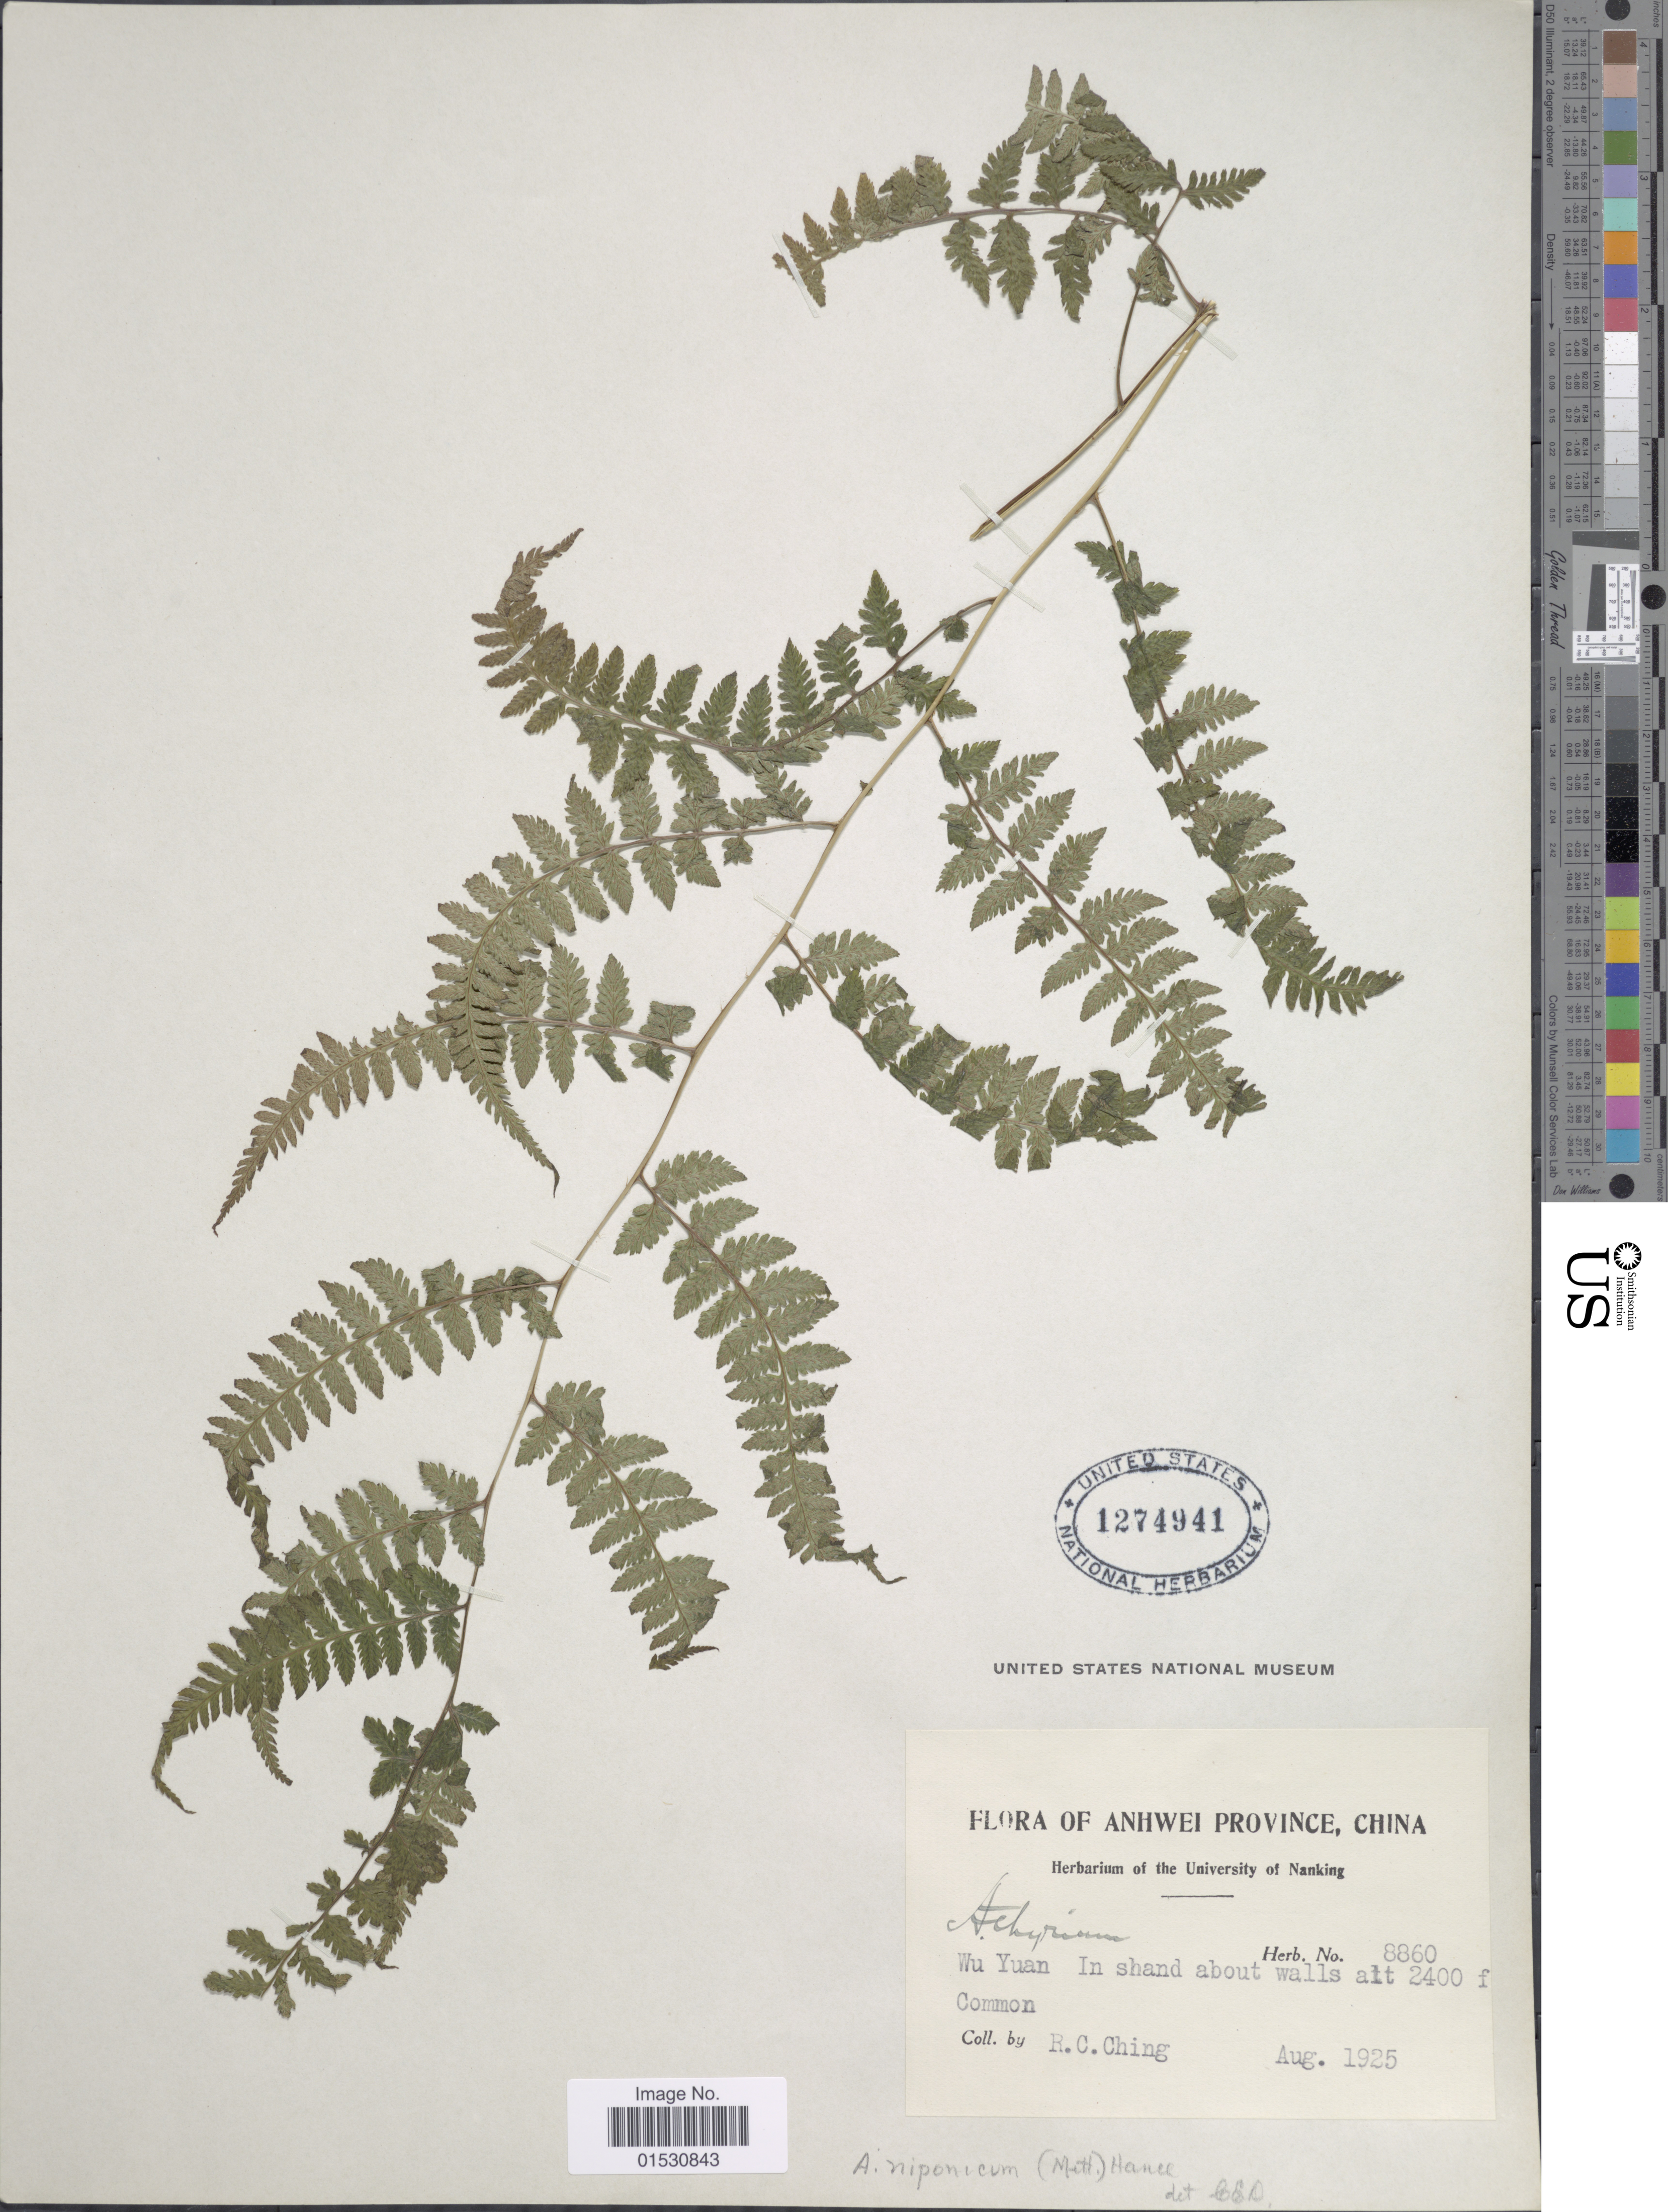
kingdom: Plantae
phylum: Tracheophyta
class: Polypodiopsida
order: Polypodiales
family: Athyriaceae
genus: Athyrium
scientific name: Athyrium nipponicum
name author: (Mett.) Hance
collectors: R. C. Ching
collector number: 8860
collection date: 1925-08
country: China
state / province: Anhui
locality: Anhwei Province. Wu Yuan.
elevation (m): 732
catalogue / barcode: US 1274941